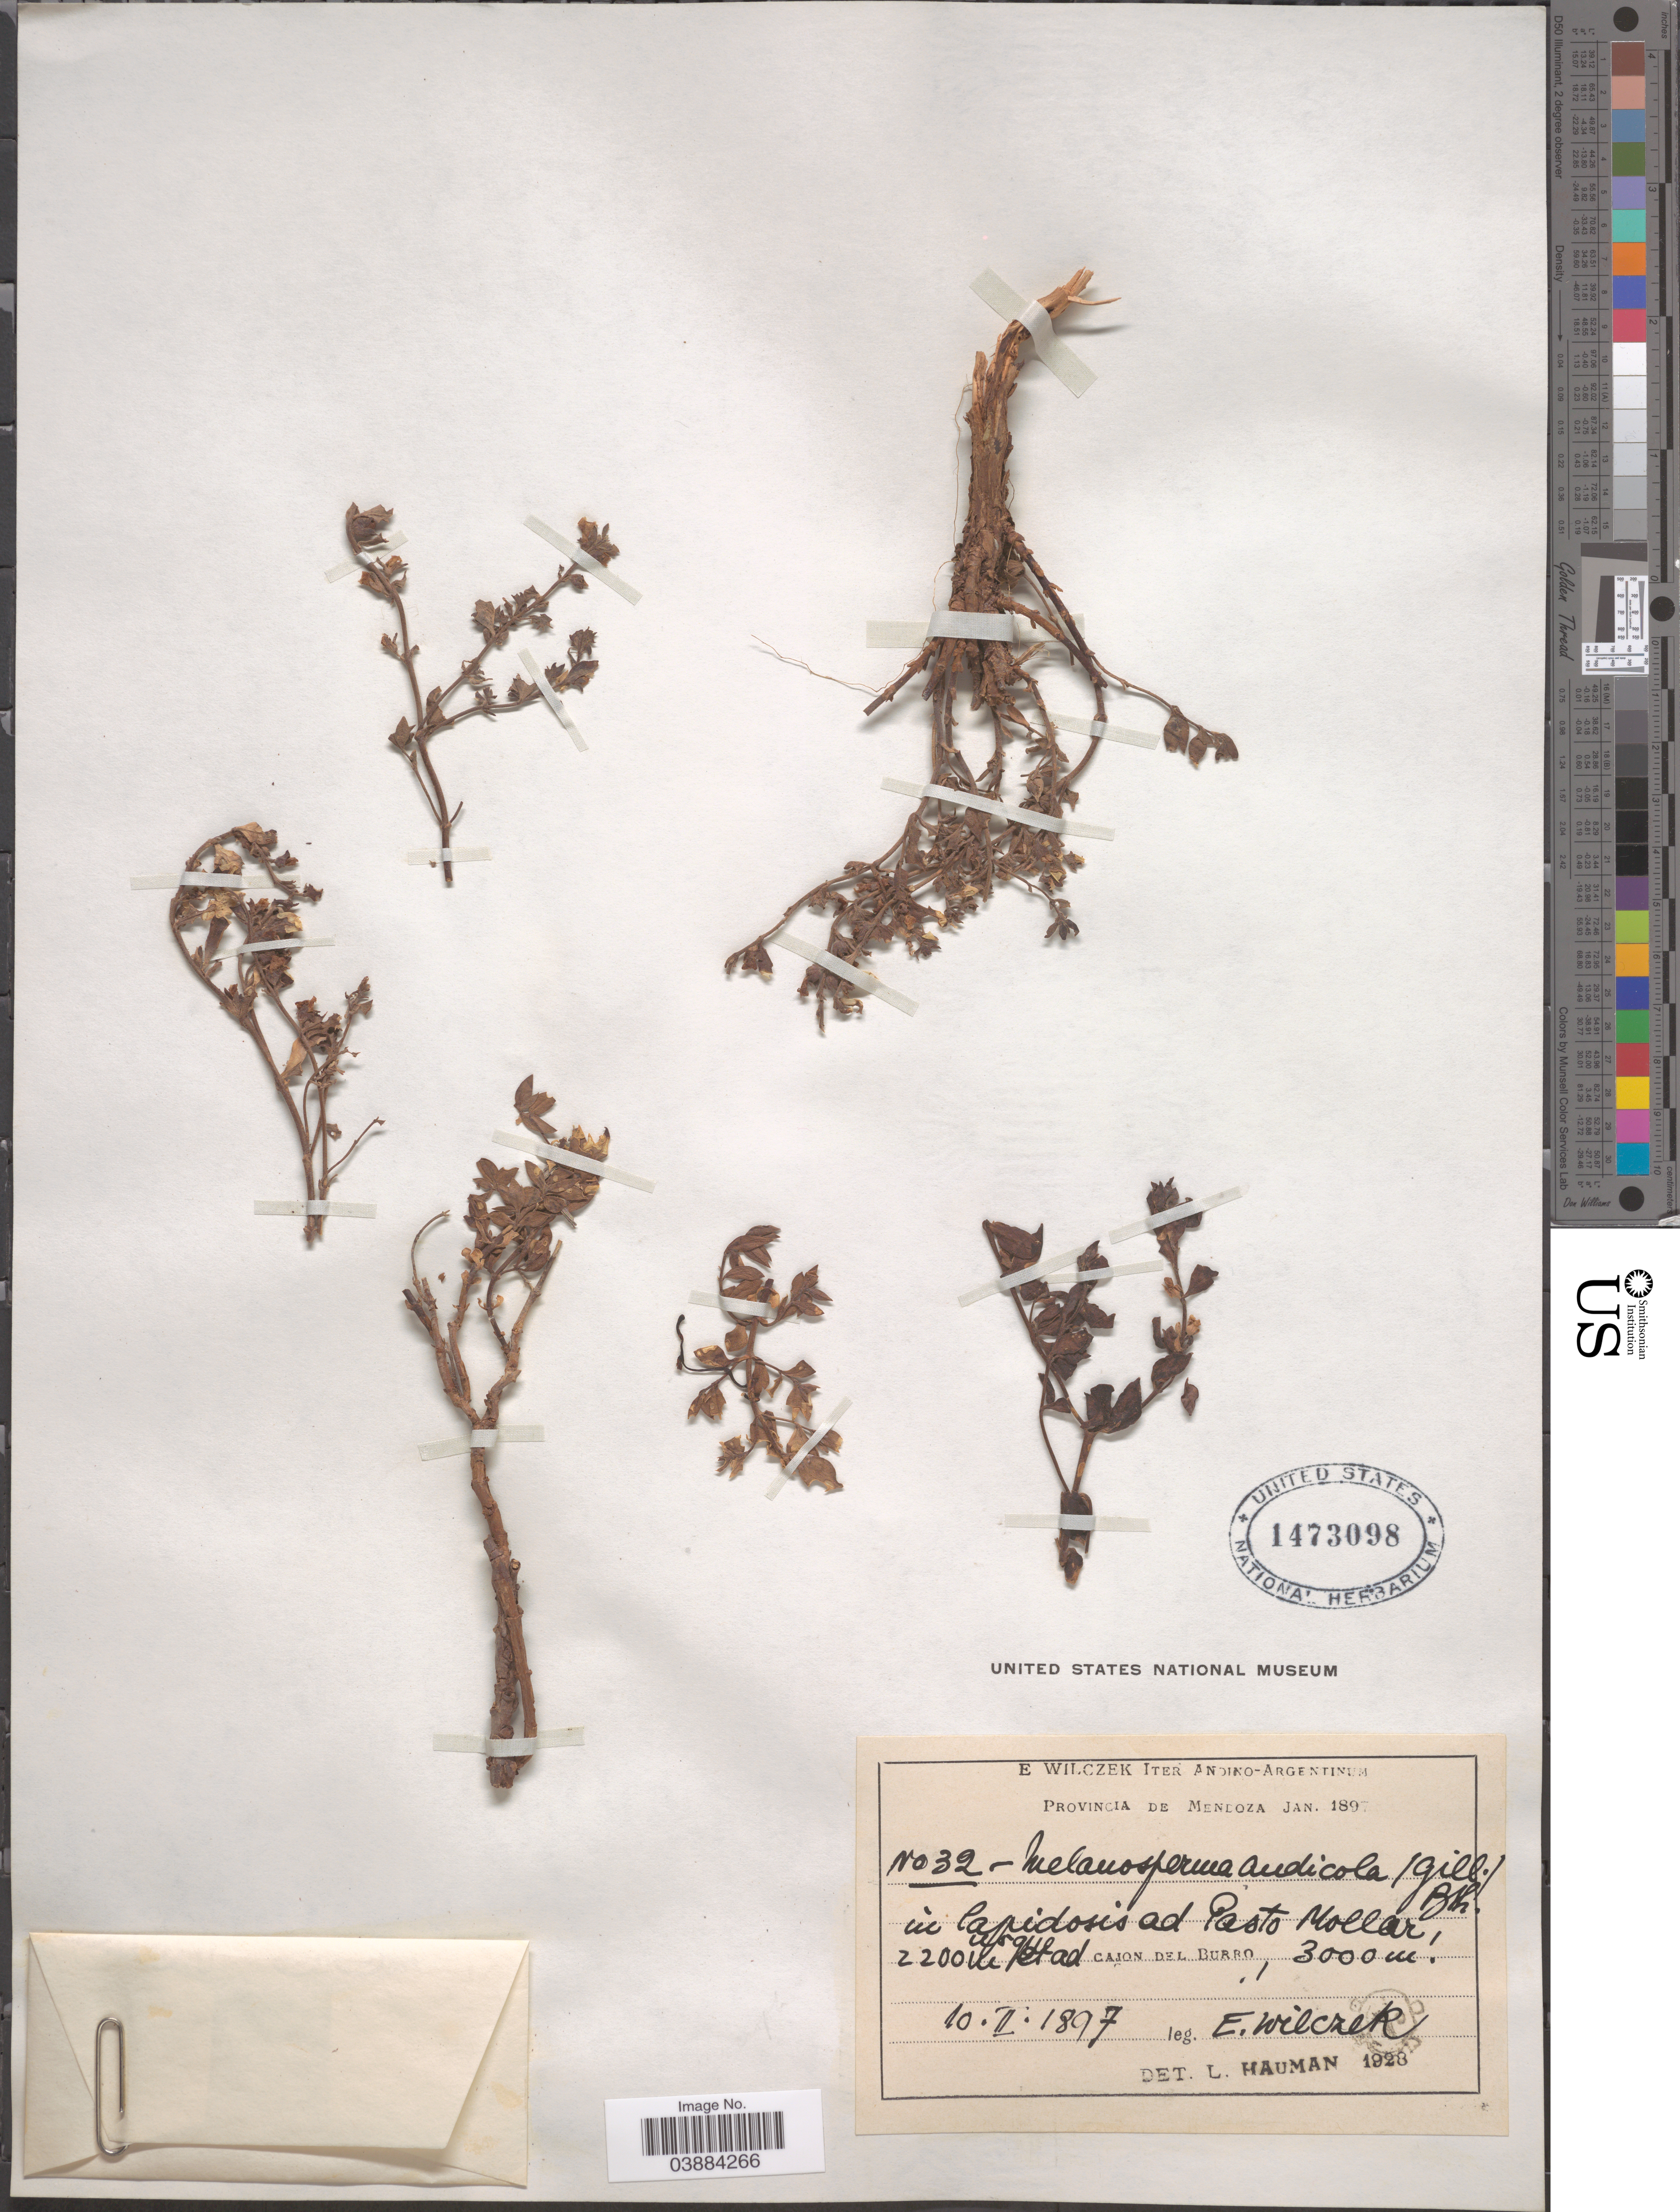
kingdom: Plantae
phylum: Tracheophyta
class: Magnoliopsida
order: Lamiales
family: Plantaginaceae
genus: Melosperma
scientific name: Melosperma andicola var. andicola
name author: Benth.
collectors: E. Wilczek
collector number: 32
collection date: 1897-02-10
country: Argentina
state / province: Mendoza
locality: Provincia de Mendoza. In lapidosis ad Pasto Mollar. Cajon del Burro.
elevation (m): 2200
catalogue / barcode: US 1473098